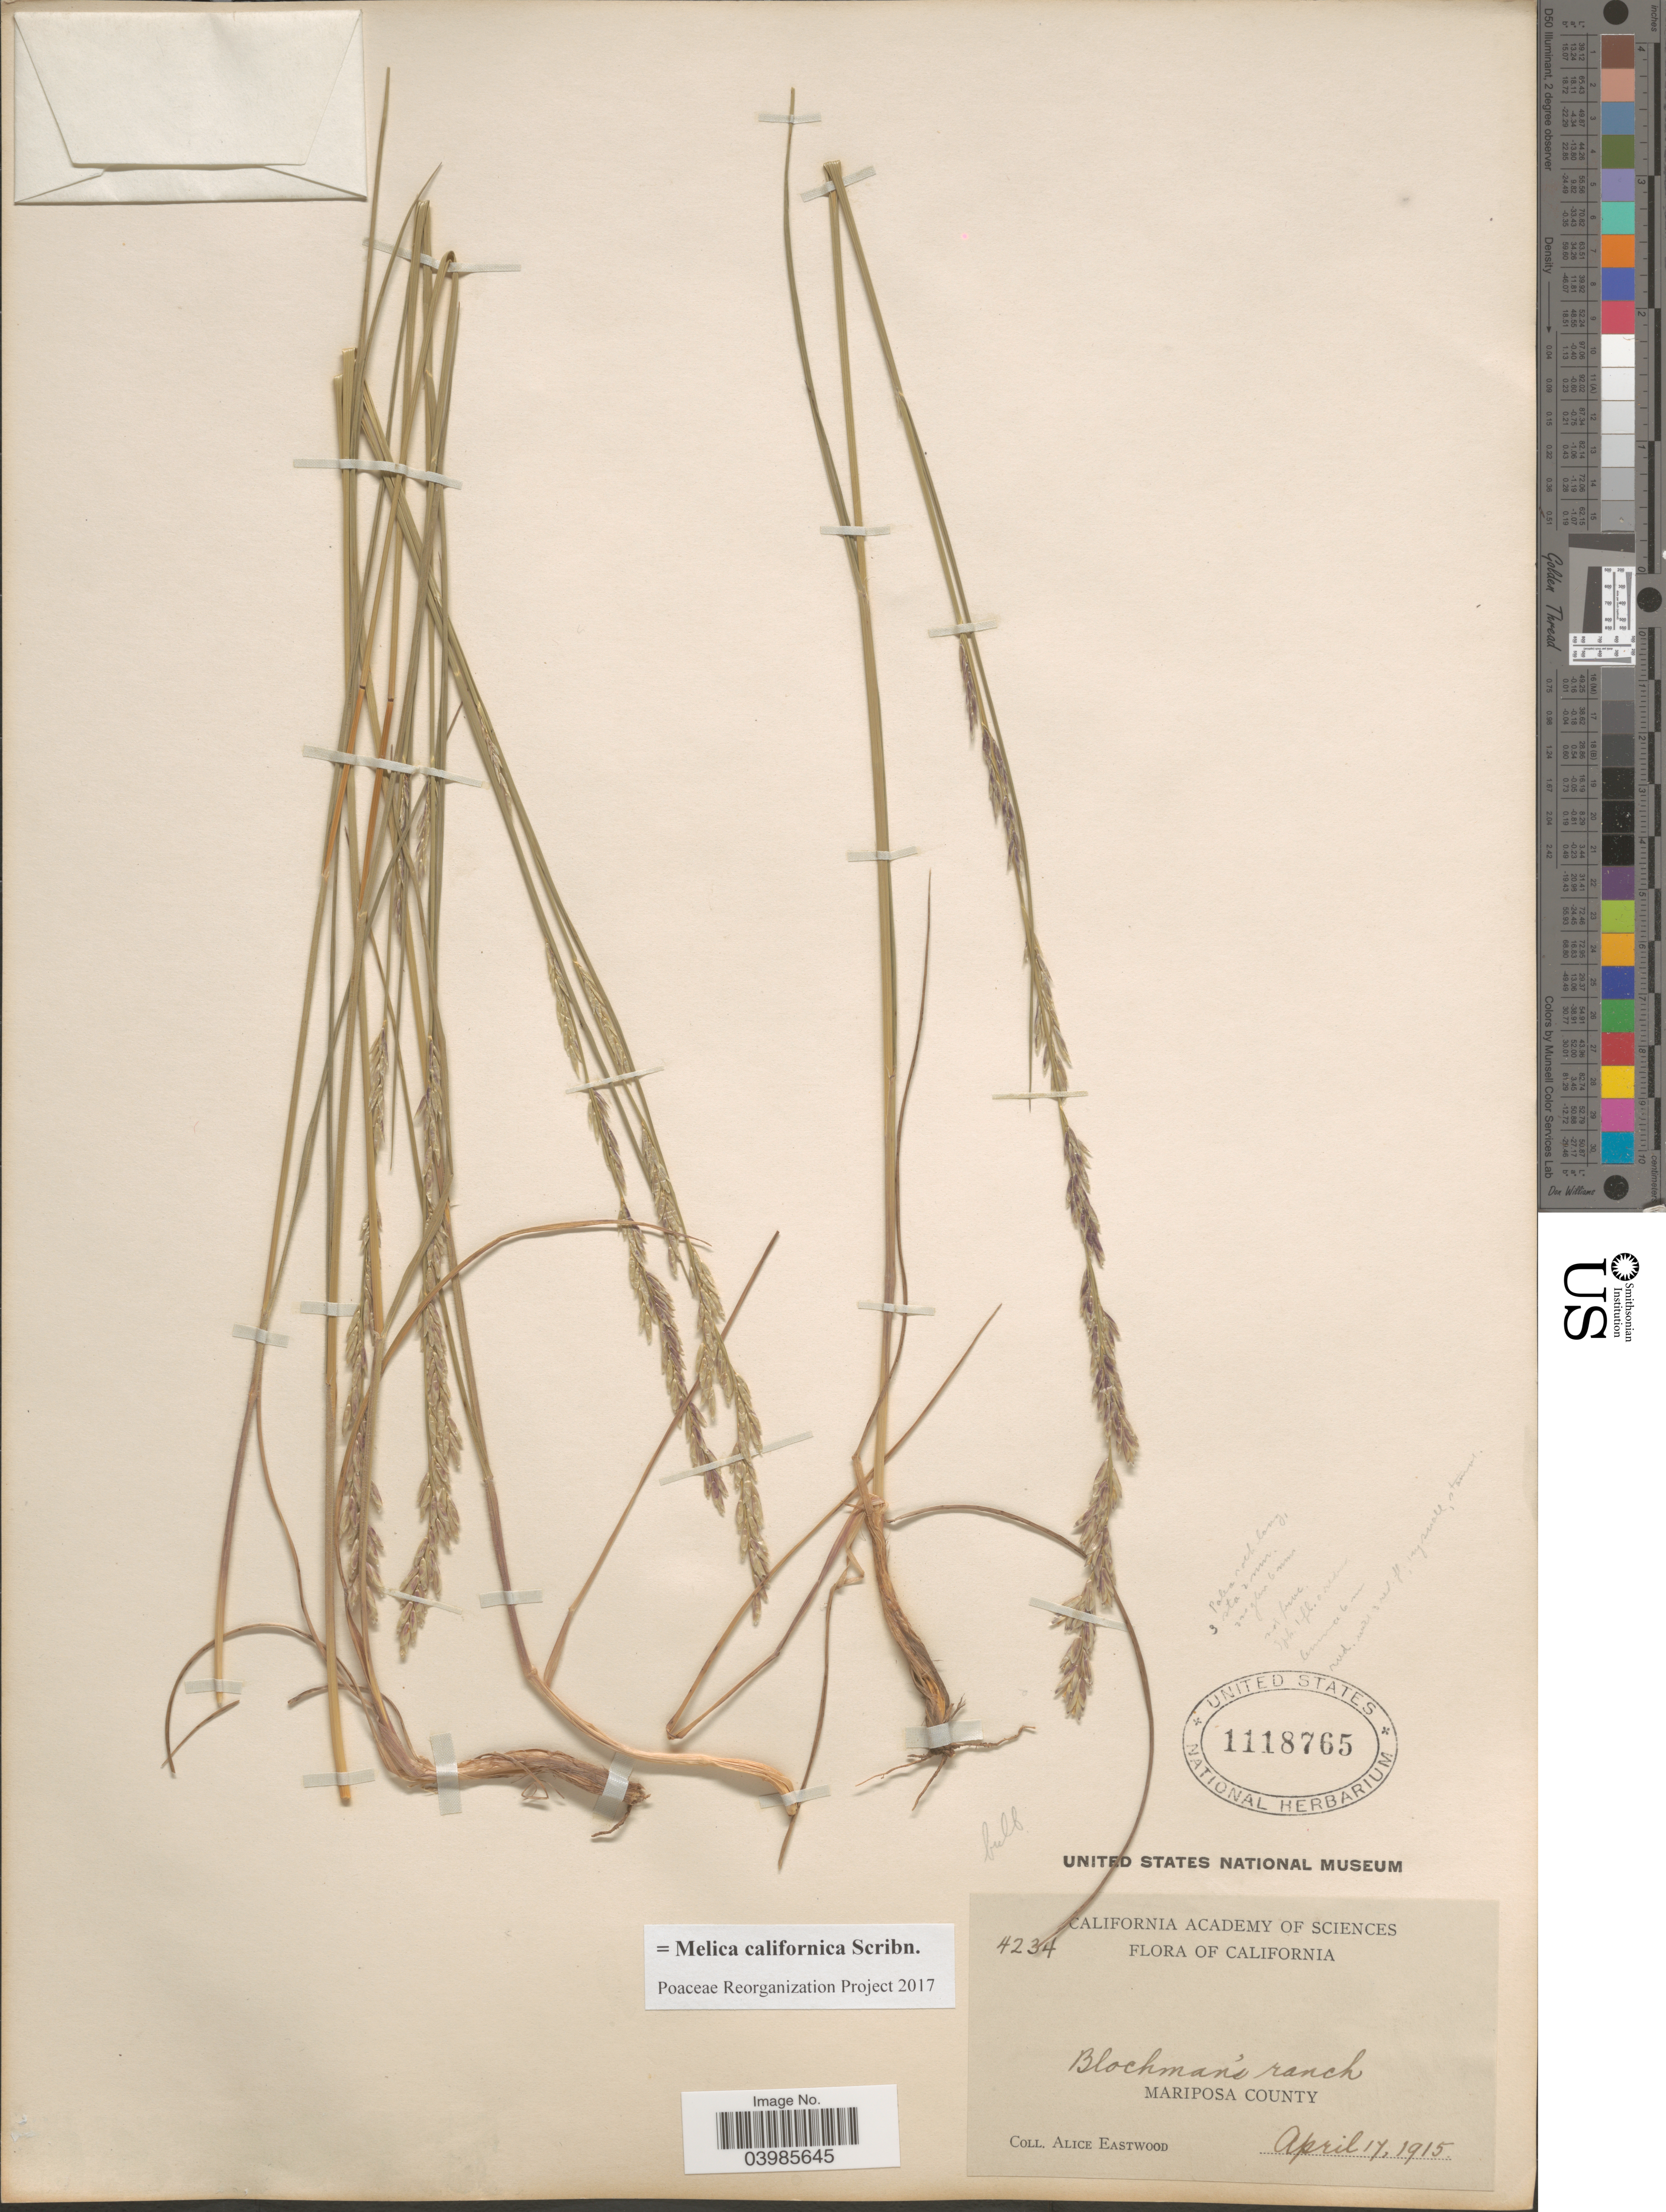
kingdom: Plantae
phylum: Tracheophyta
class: Liliopsida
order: Poales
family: Poaceae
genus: Melica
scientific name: Melica californica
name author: Scribn.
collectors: A. Eastwood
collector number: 4234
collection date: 1915-04-17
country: United States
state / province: California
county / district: Mariposa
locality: Blochman's ranch. Mariposa County.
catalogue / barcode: US 1118765